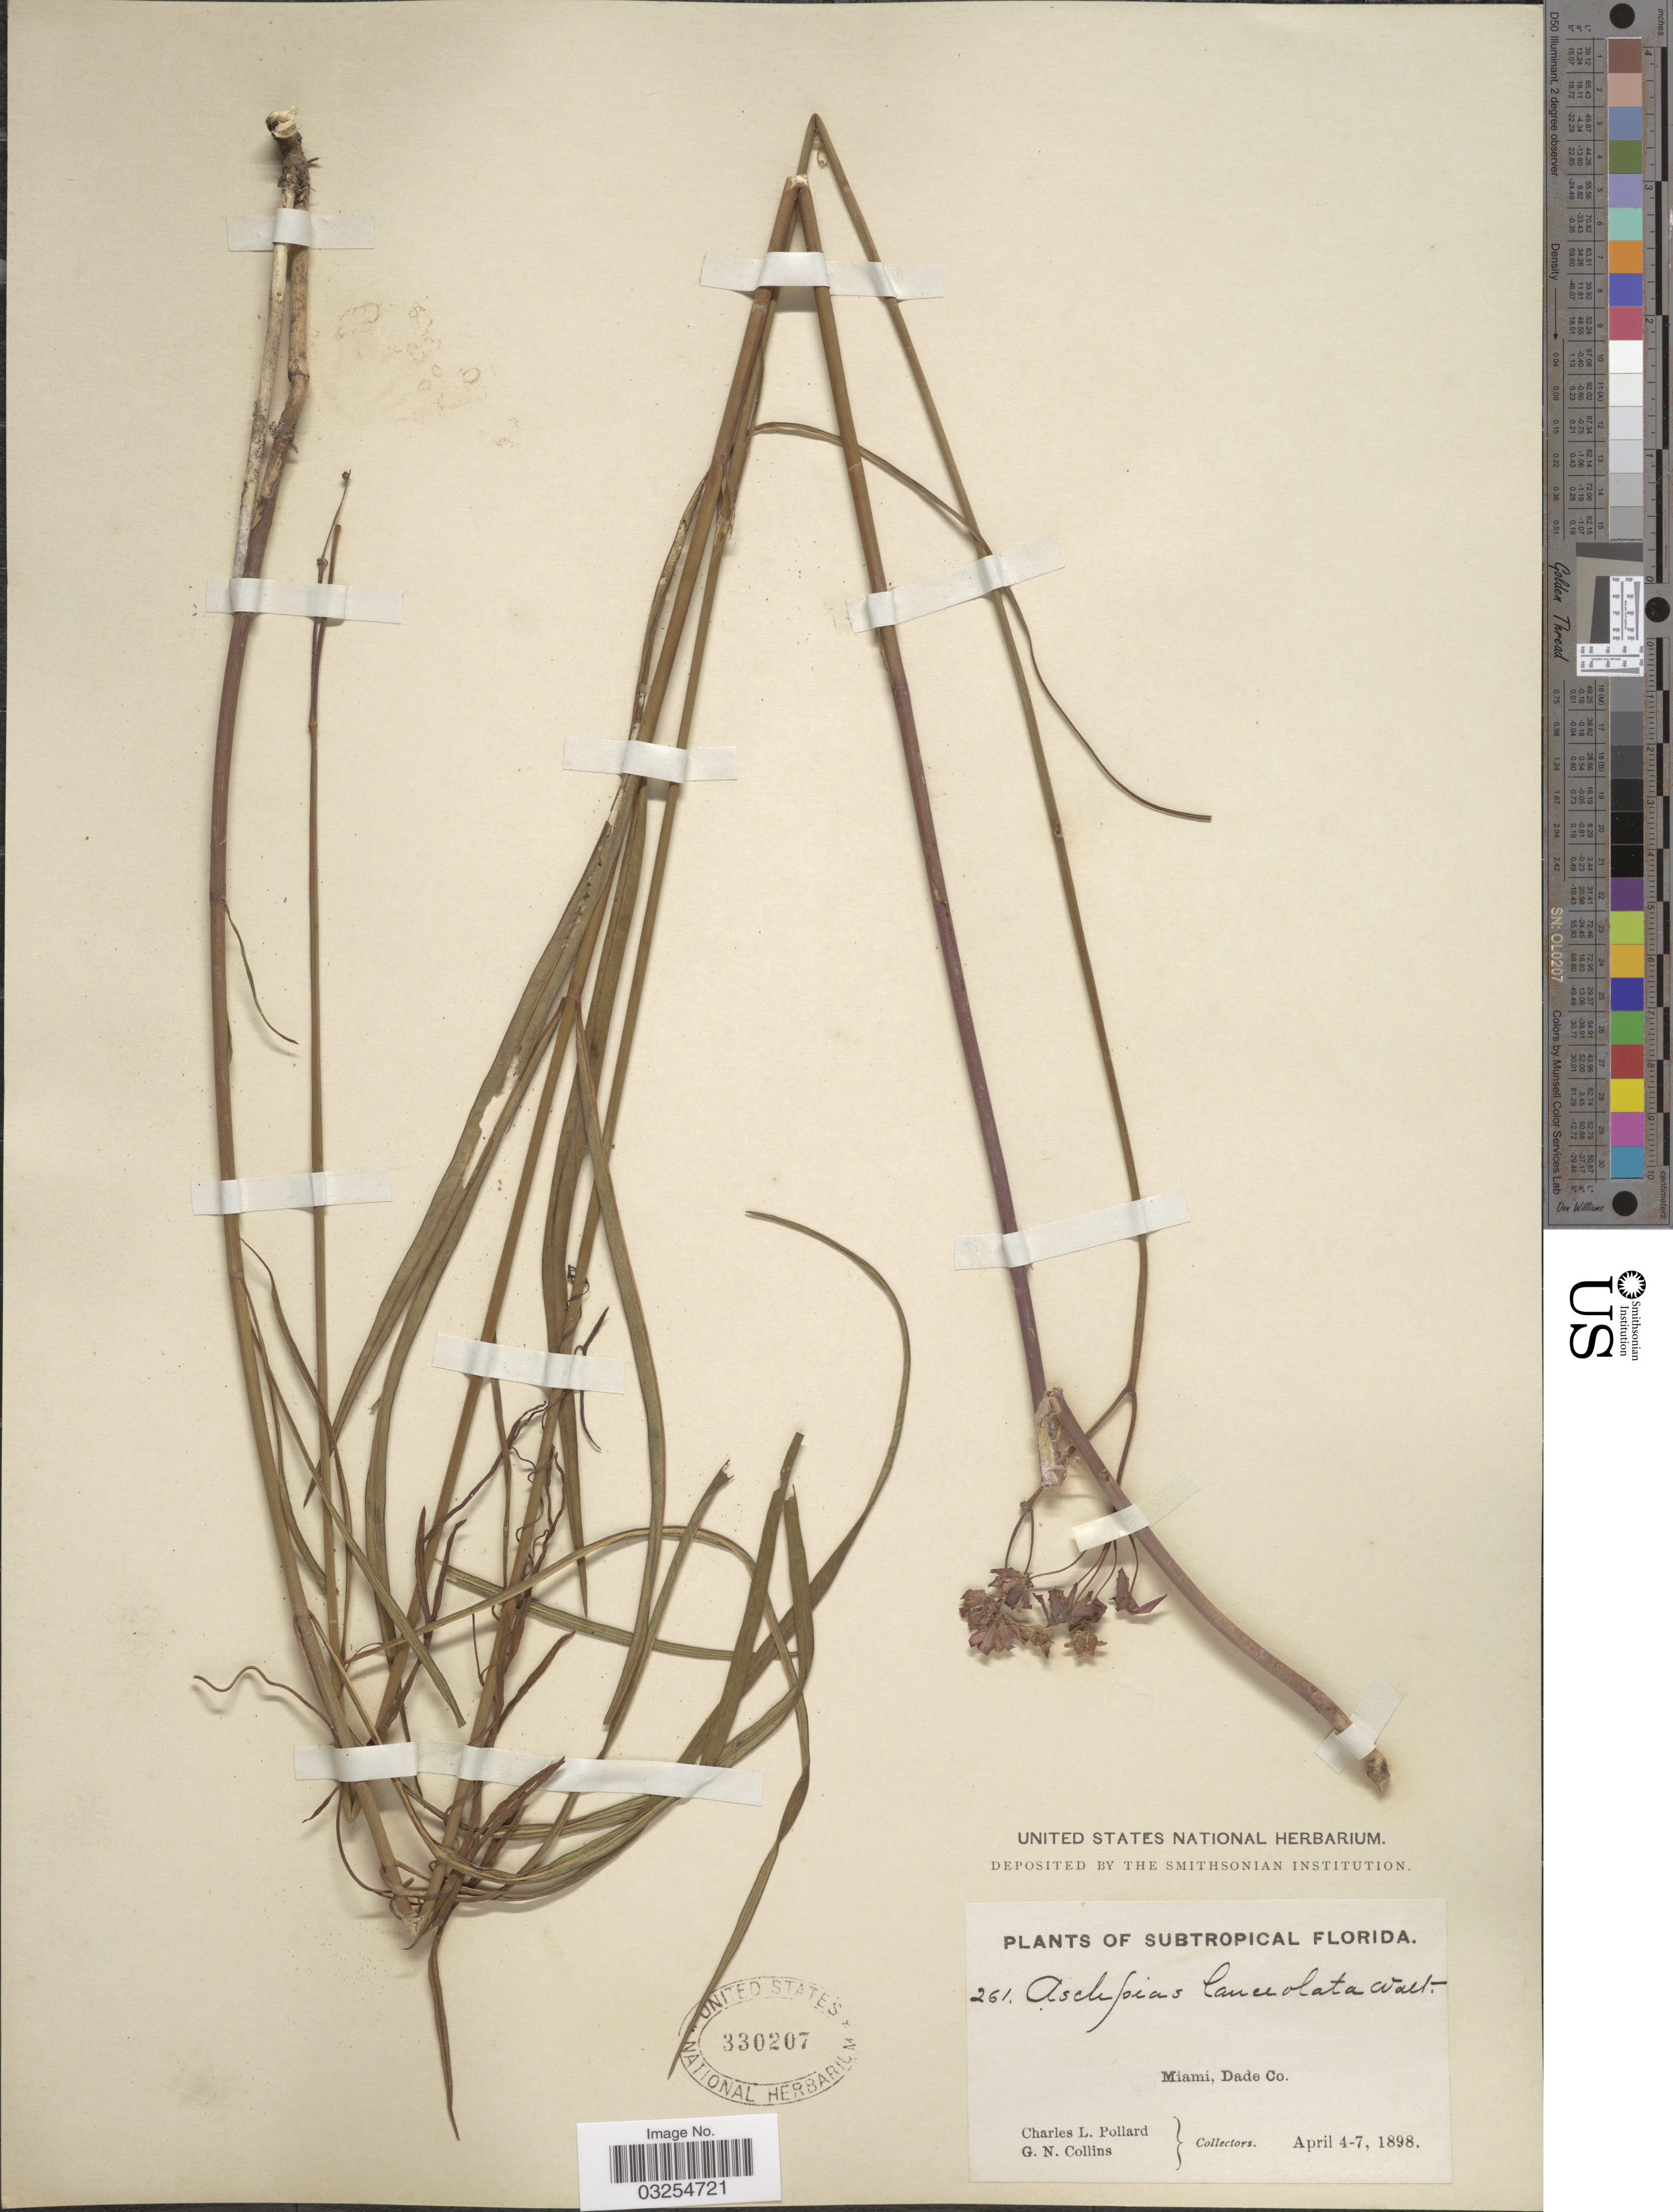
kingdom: Plantae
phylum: Tracheophyta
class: Magnoliopsida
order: Gentianales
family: Apocynaceae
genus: Asclepias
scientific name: Asclepias lanceolata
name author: Walter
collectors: G. Collins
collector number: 261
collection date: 1898-04-04/1898-04-07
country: United States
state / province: Florida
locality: Subtropical Florida. Miami, Dade Co.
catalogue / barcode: US 330207